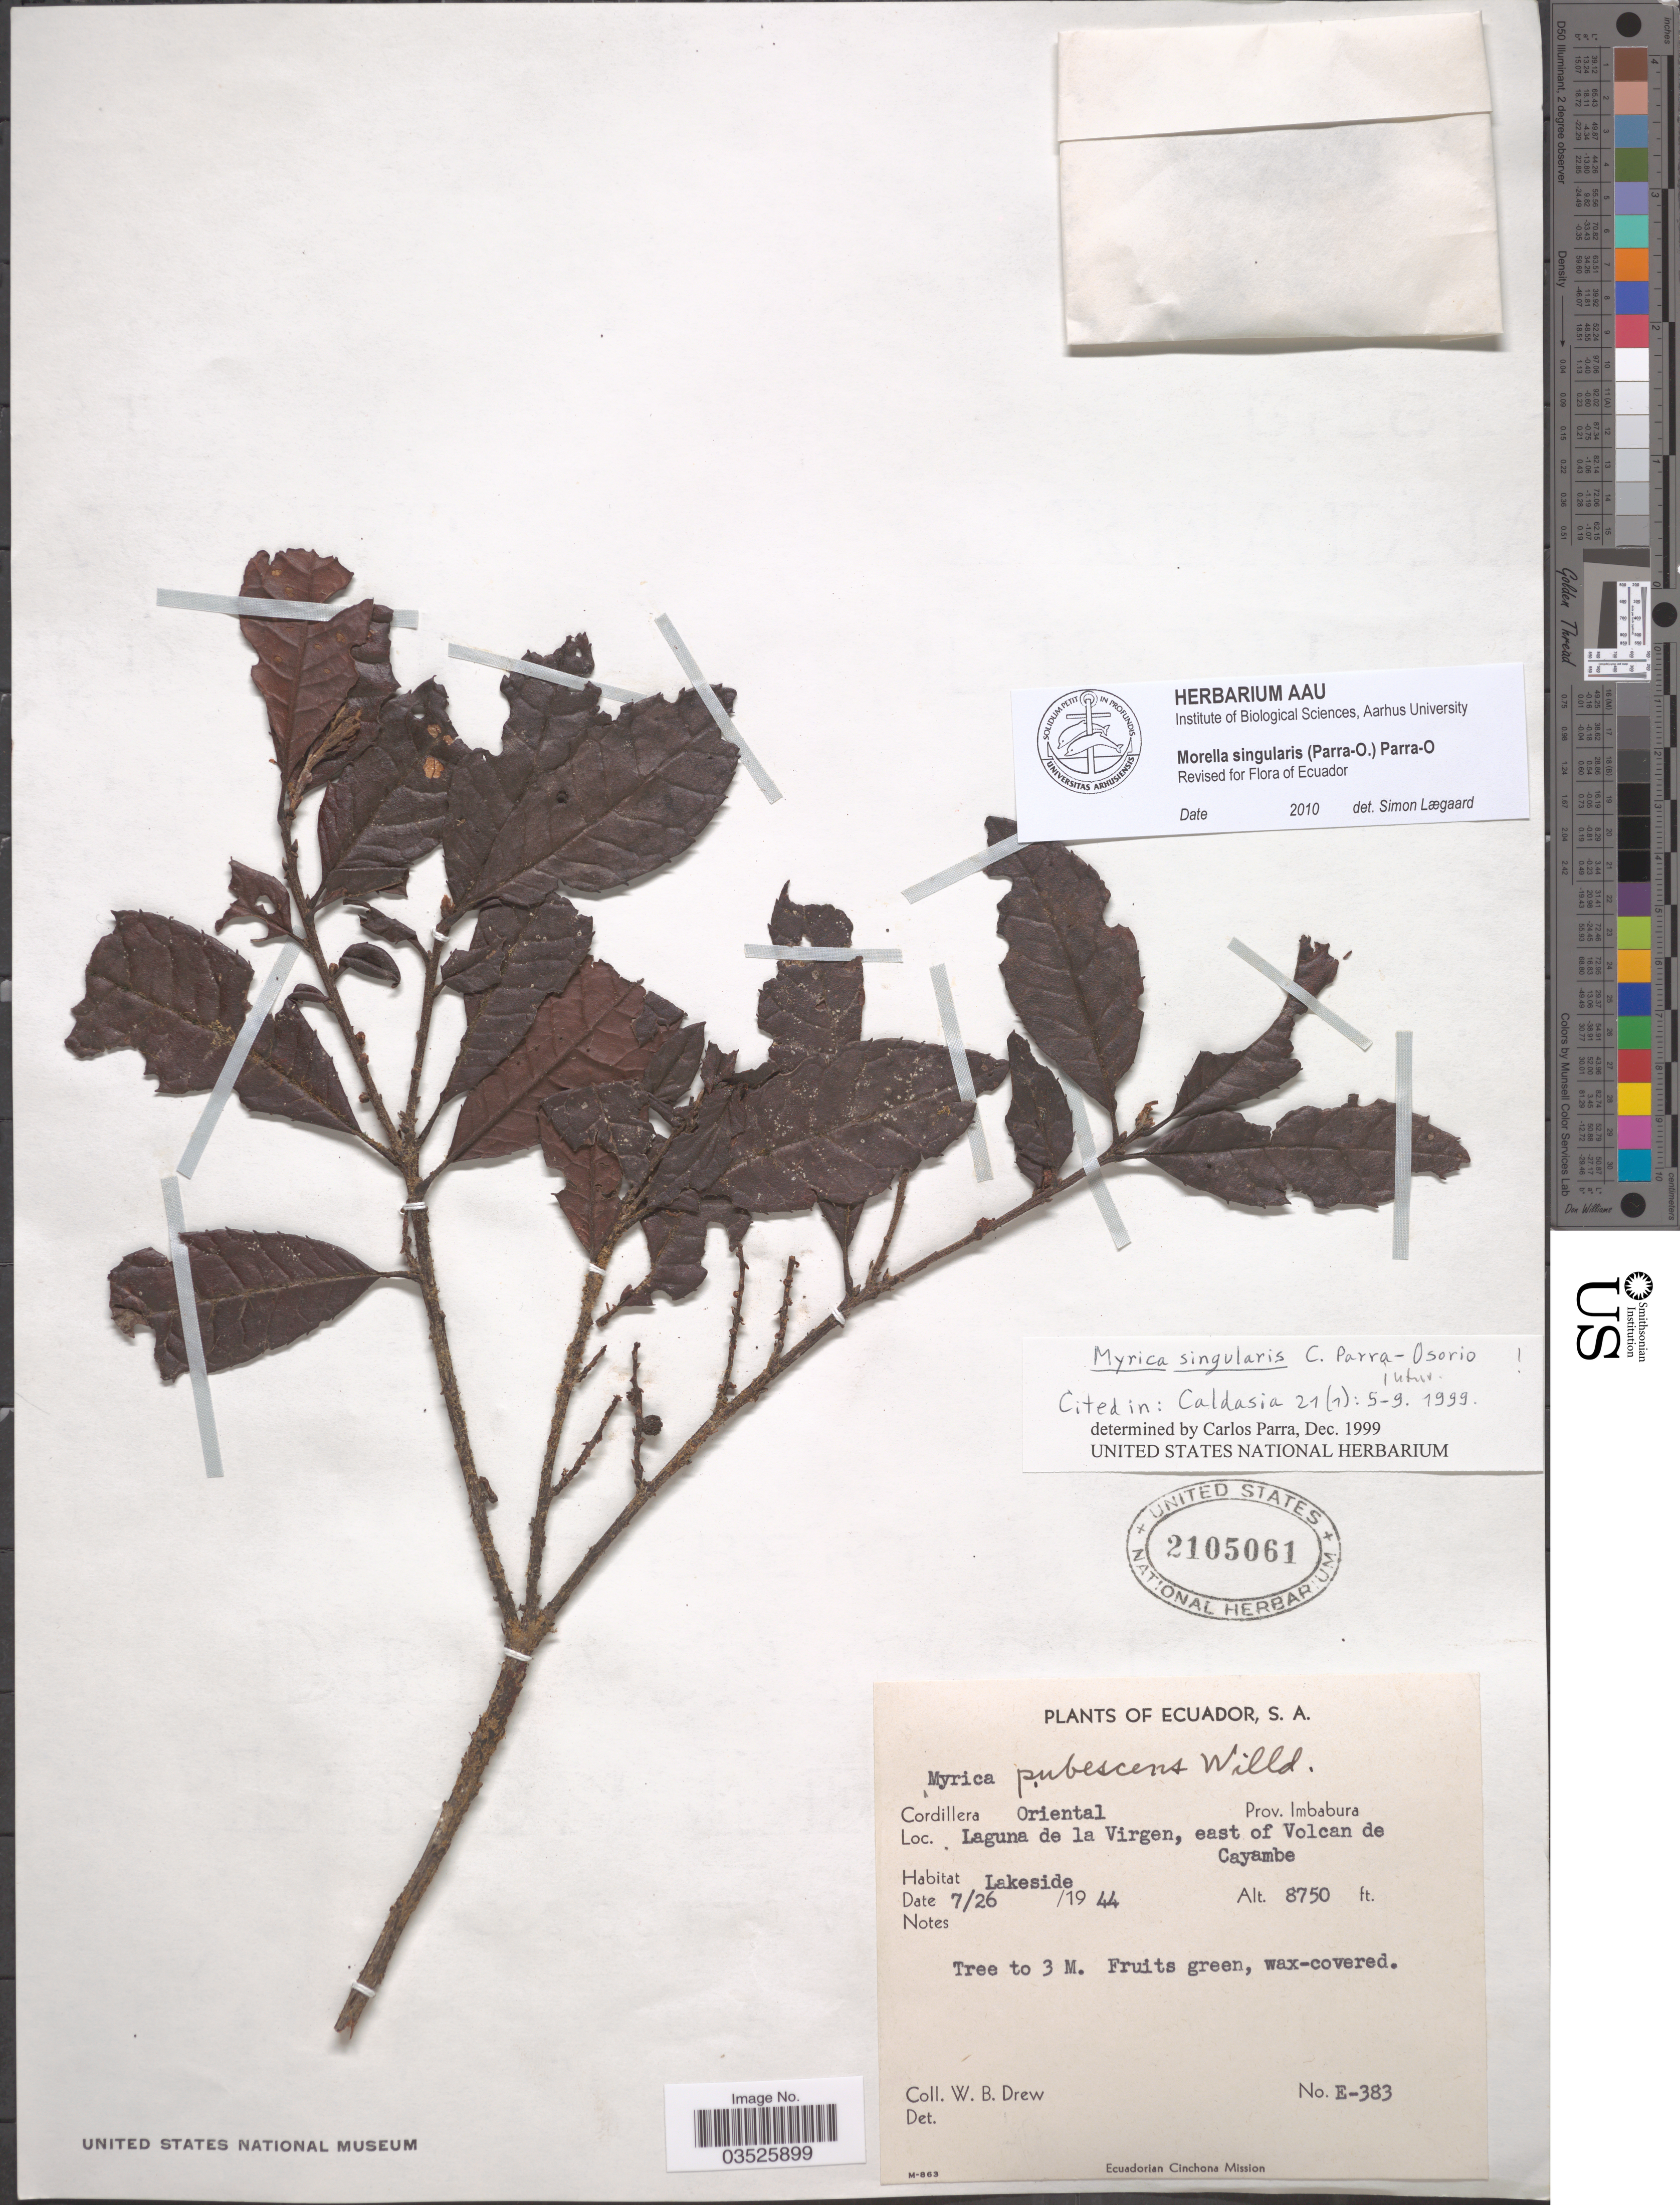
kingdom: Plantae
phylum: Tracheophyta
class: Magnoliopsida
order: Fagales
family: Myricaceae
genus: Morella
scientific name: Morella singularis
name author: (Parra-Os.) Parra-Os.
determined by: Lægaard, S.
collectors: W. B. Drew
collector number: E-383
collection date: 1944-07-26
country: Ecuador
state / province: Imbabura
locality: Cordillera Oriental. Laguna de la Virgen, east of Volcan de Cayambe. Lakeside.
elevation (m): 2667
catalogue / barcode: US 2105061